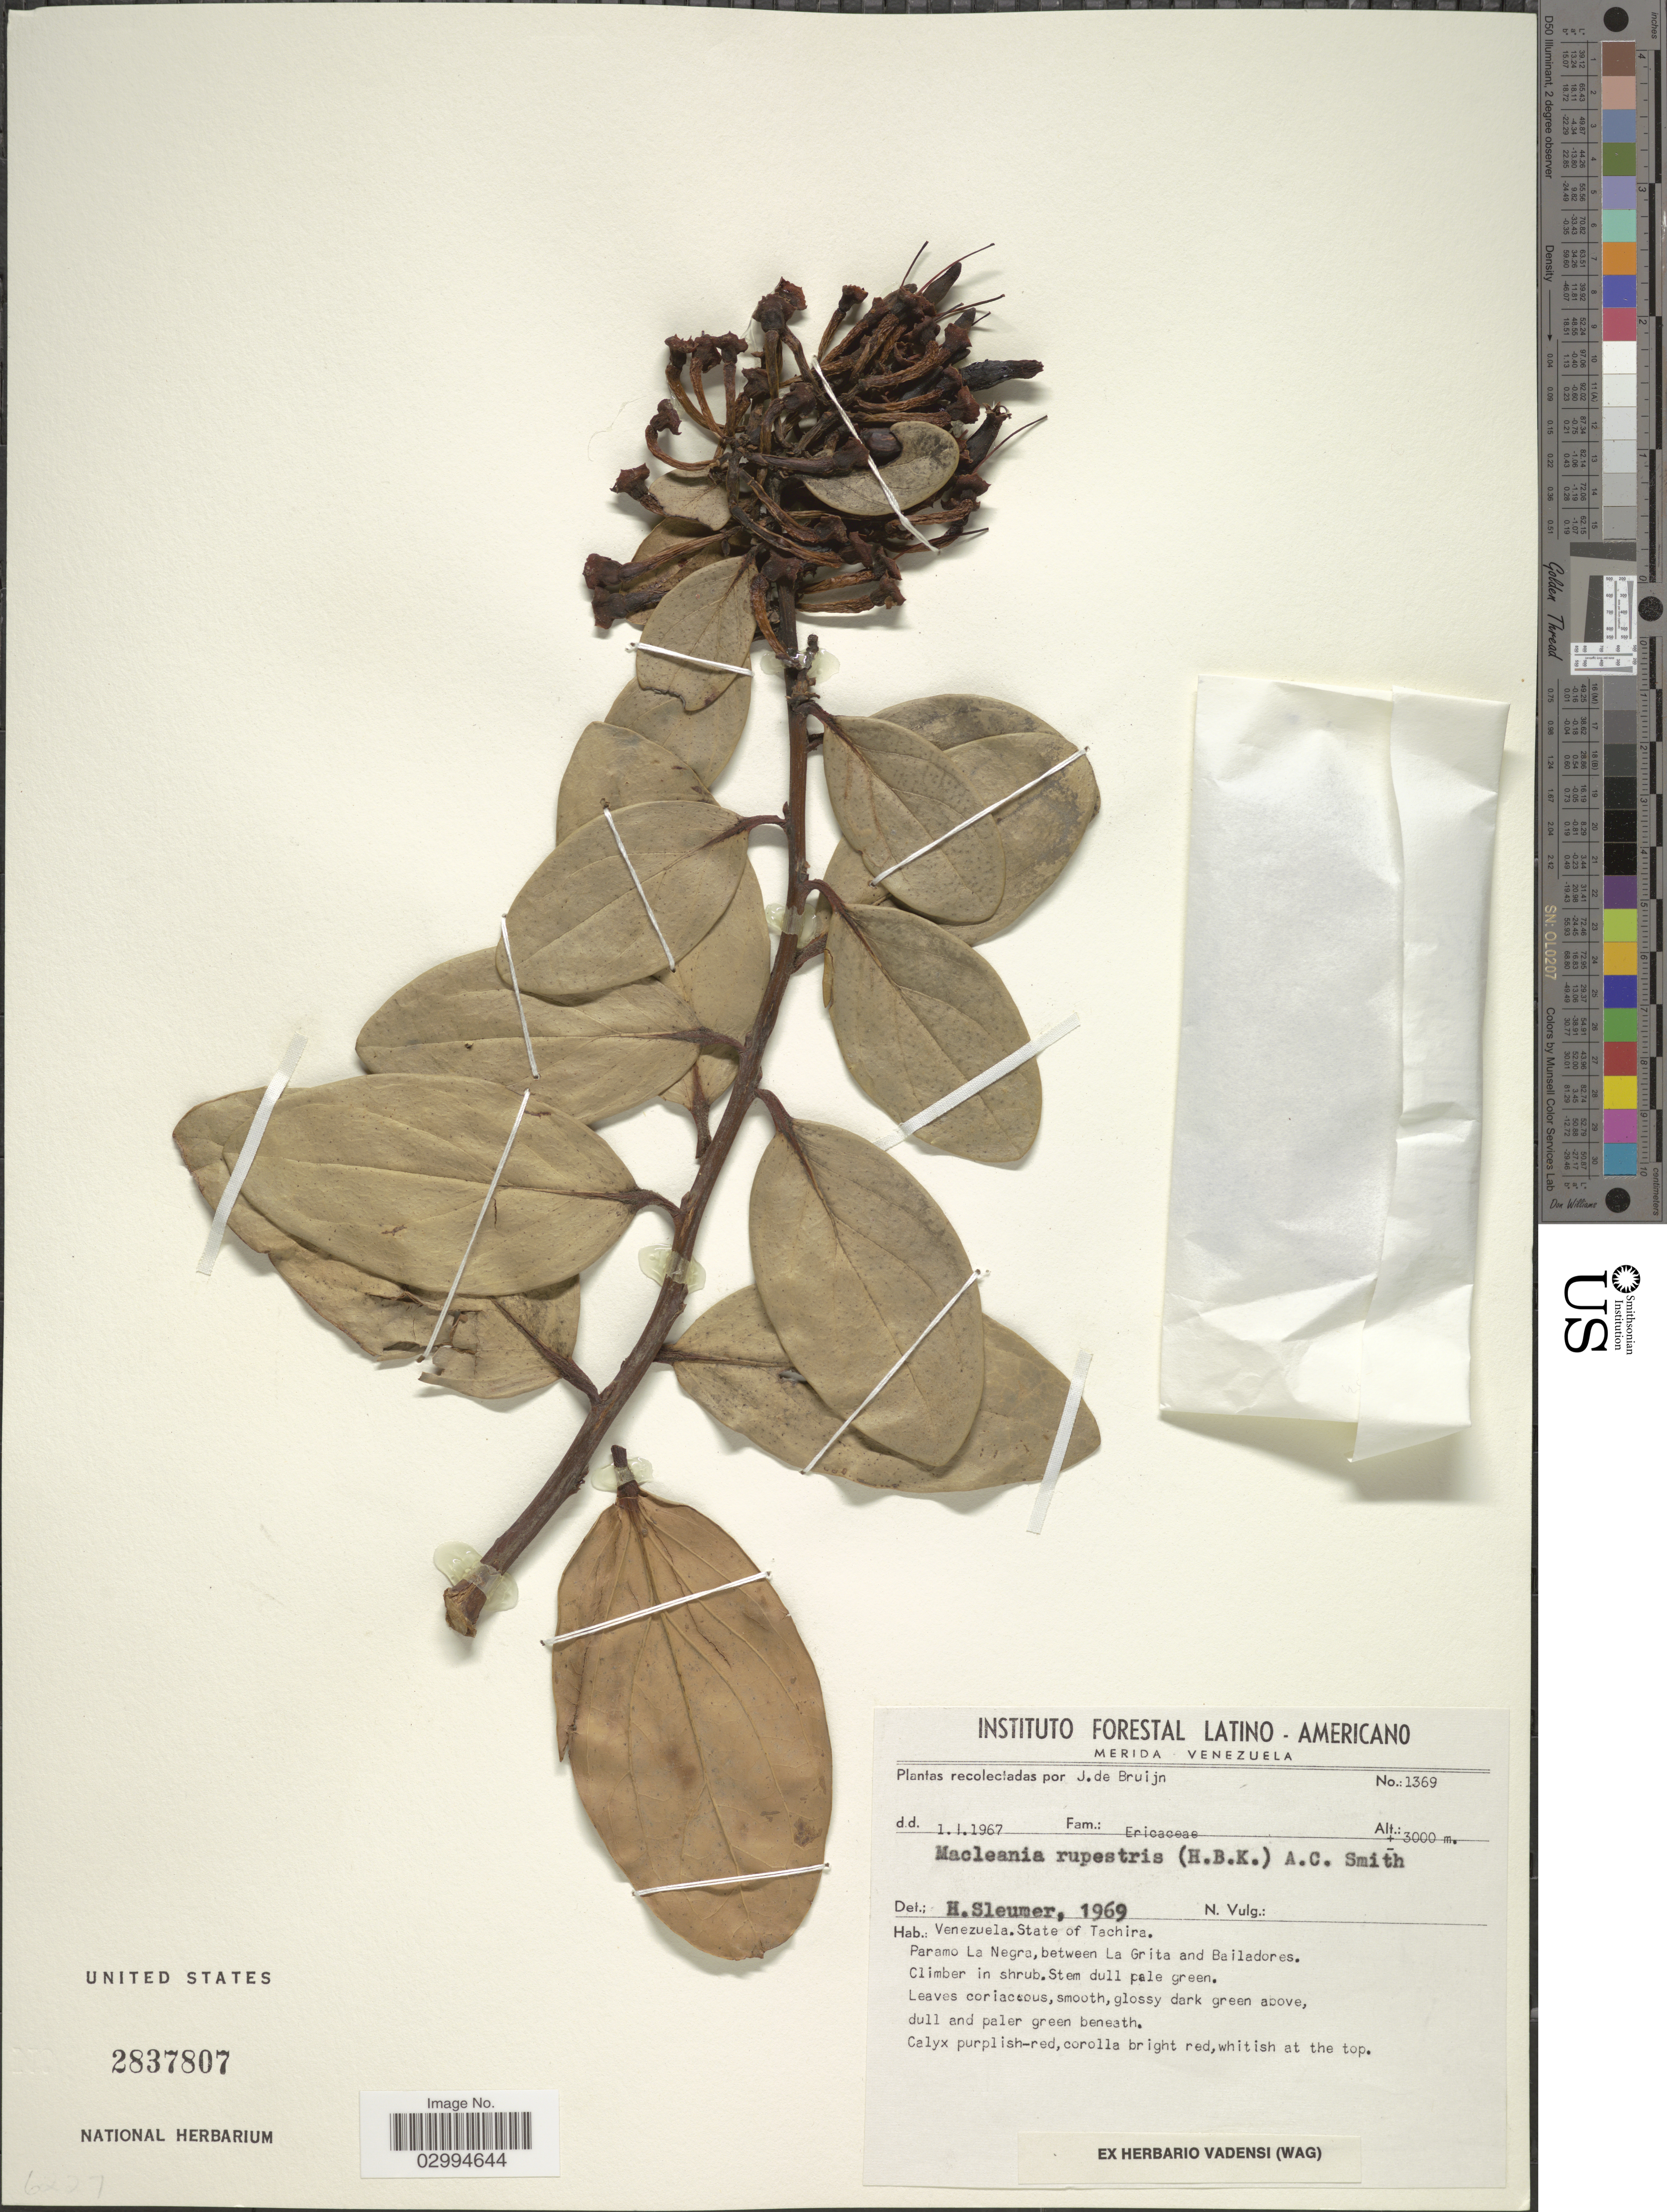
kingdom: Plantae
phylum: Tracheophyta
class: Magnoliopsida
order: Ericales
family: Ericaceae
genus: Macleania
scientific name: Macleania rupestris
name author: (Kunth) A.C. Sm.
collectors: J. Bruijn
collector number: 1369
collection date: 1967-01-01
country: Venezuela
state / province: Tachira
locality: Paramo La Negra, between La Grita and Bailadores.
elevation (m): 3000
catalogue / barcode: US 2837807